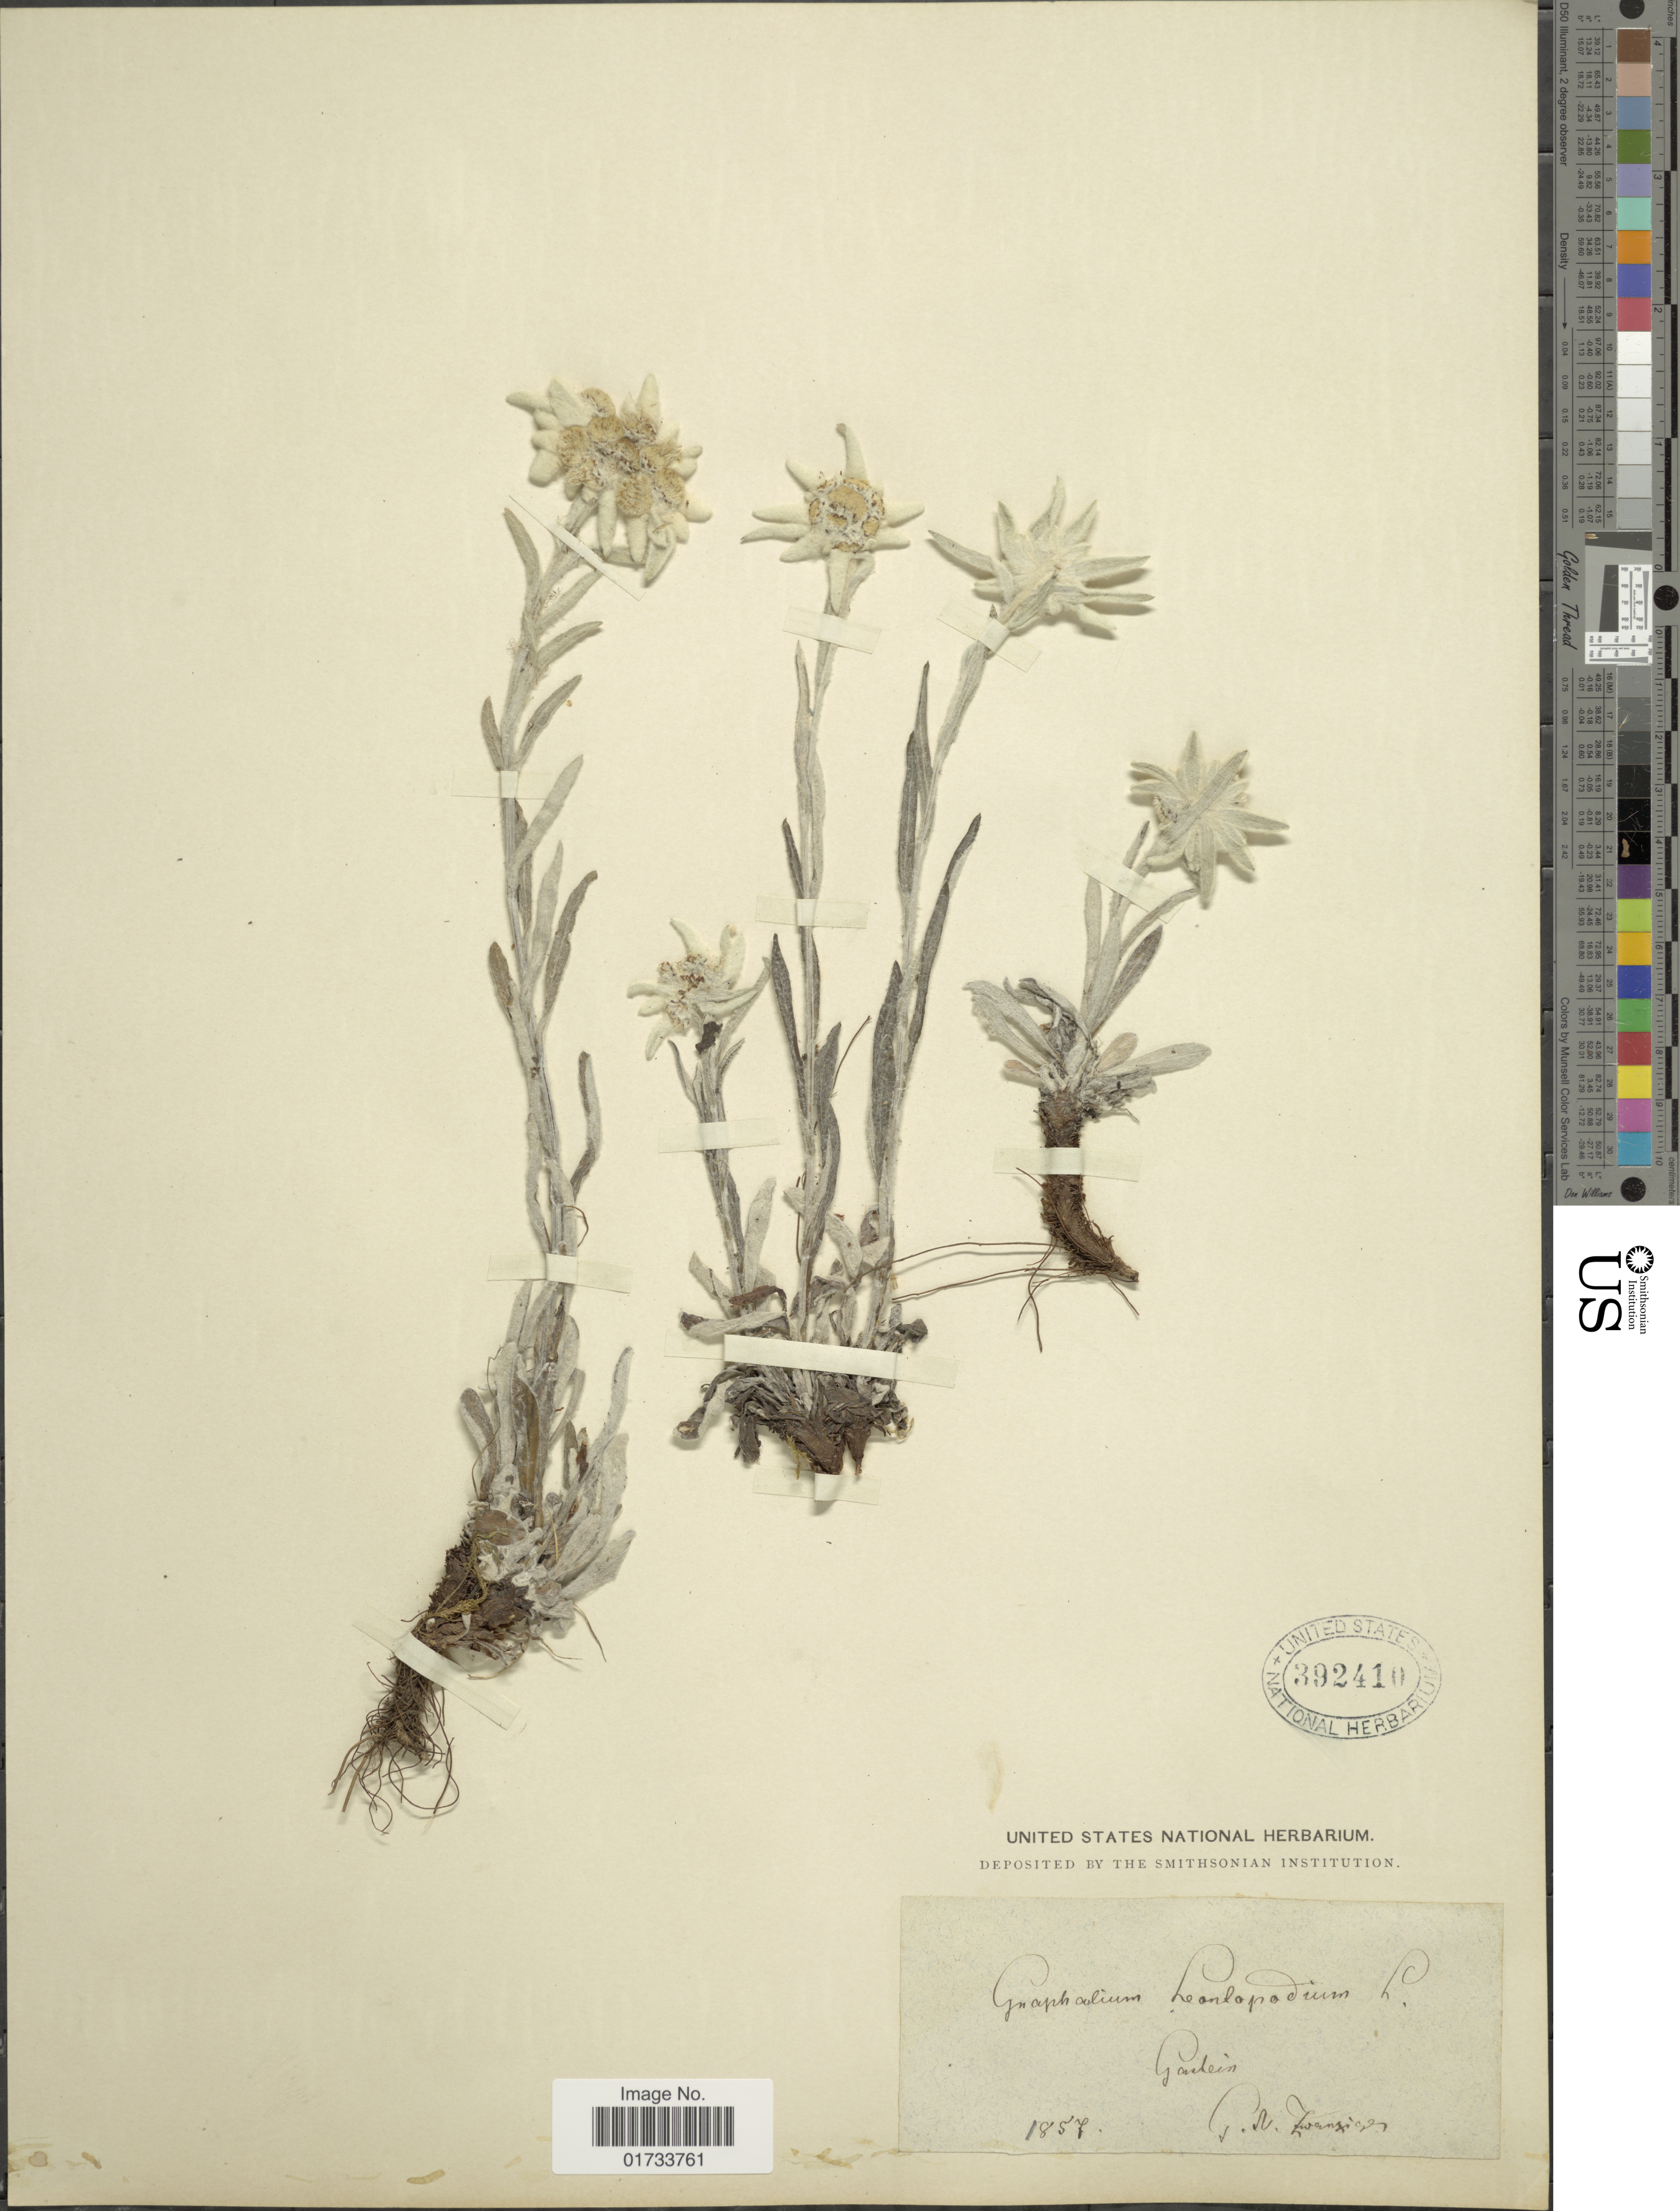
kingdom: Plantae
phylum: Tracheophyta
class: Magnoliopsida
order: Asterales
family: Asteraceae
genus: Leontopodium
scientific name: Leontopodium alpinum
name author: Cass.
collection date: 1857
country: Austria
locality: Gastein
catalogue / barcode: US 392410